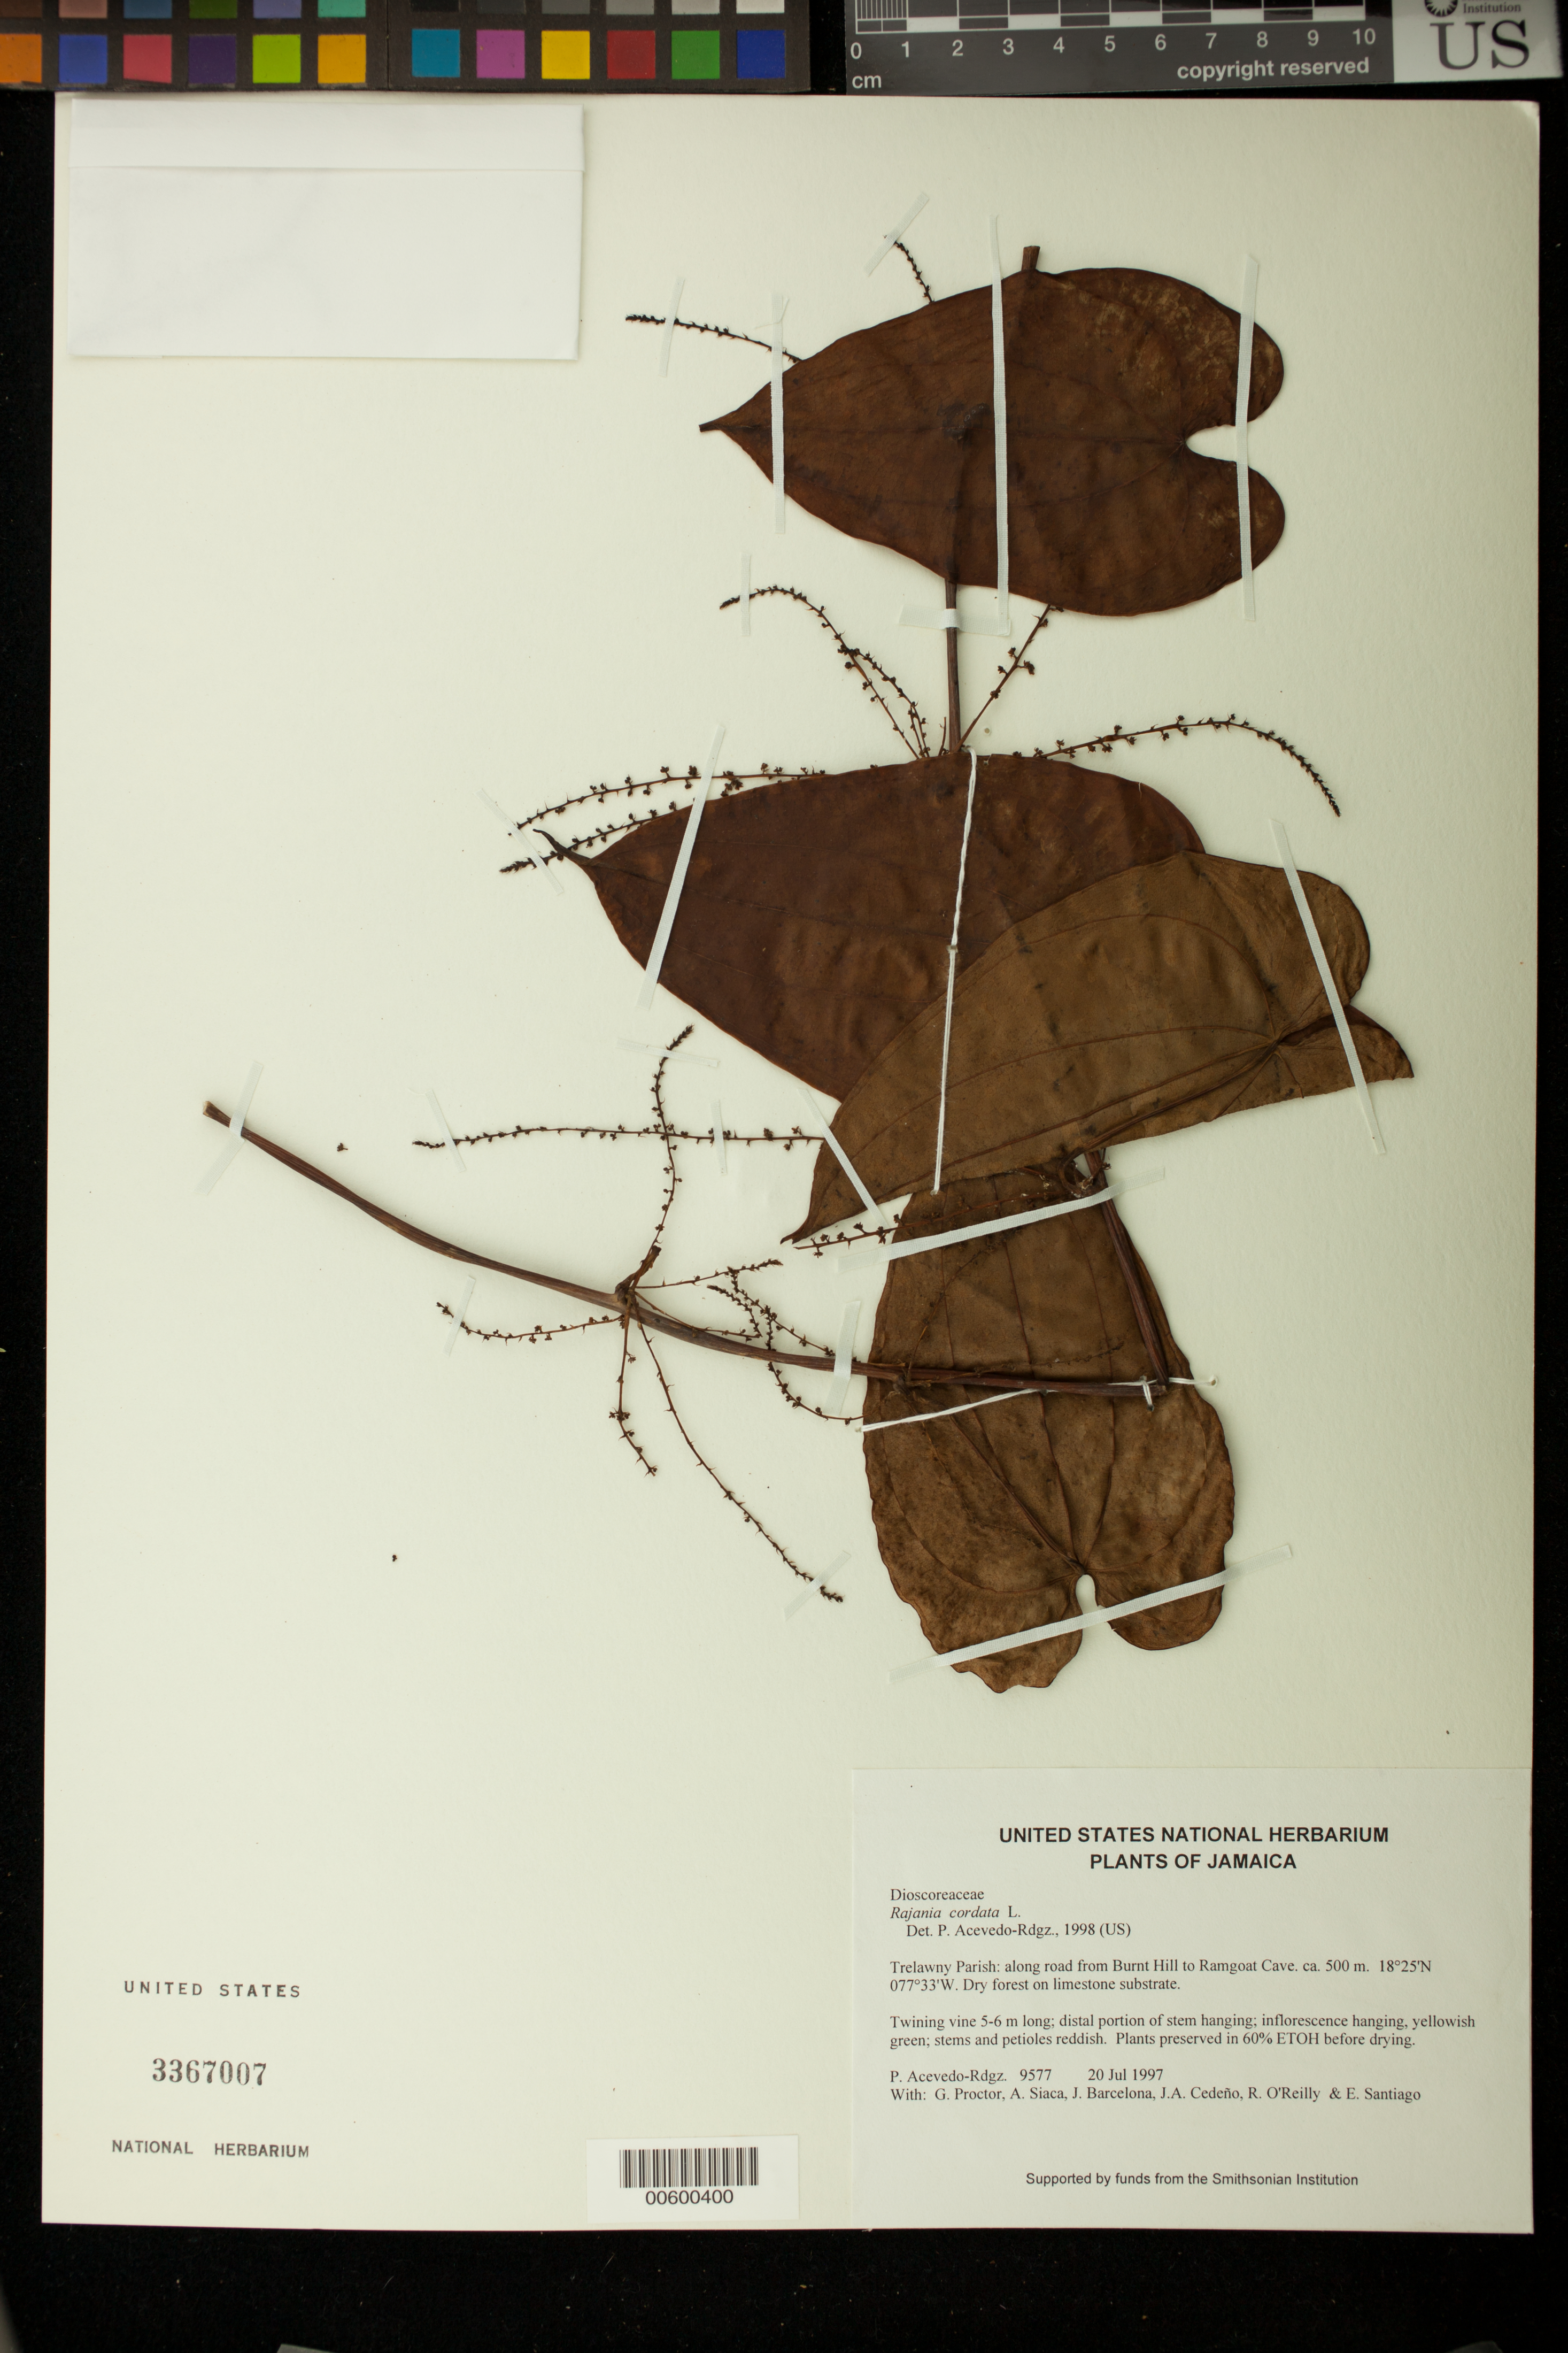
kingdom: Plantae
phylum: Tracheophyta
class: Liliopsida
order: Dioscoreales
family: Dioscoreaceae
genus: Dioscorea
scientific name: Dioscorea cordata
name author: (L.) Raz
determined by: Strong, M. T., (US), Smithsonian Institution - National Museum of Natural History (UNITED STATES)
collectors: P. Acevedo-Rodr., G. R. Proctor, A. Siaca, J. Barcelona, J. A. Cedeño M. & R. O'Reilly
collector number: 9577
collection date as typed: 20 Jul 1997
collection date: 1997-07-20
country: Jamaica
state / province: Trelawny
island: Jamaica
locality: Trelawny Parish: along road from Burnt Hill to Ramgoat Cave.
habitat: Dry forest on limestone substrate.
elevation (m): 500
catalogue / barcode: US 3367007